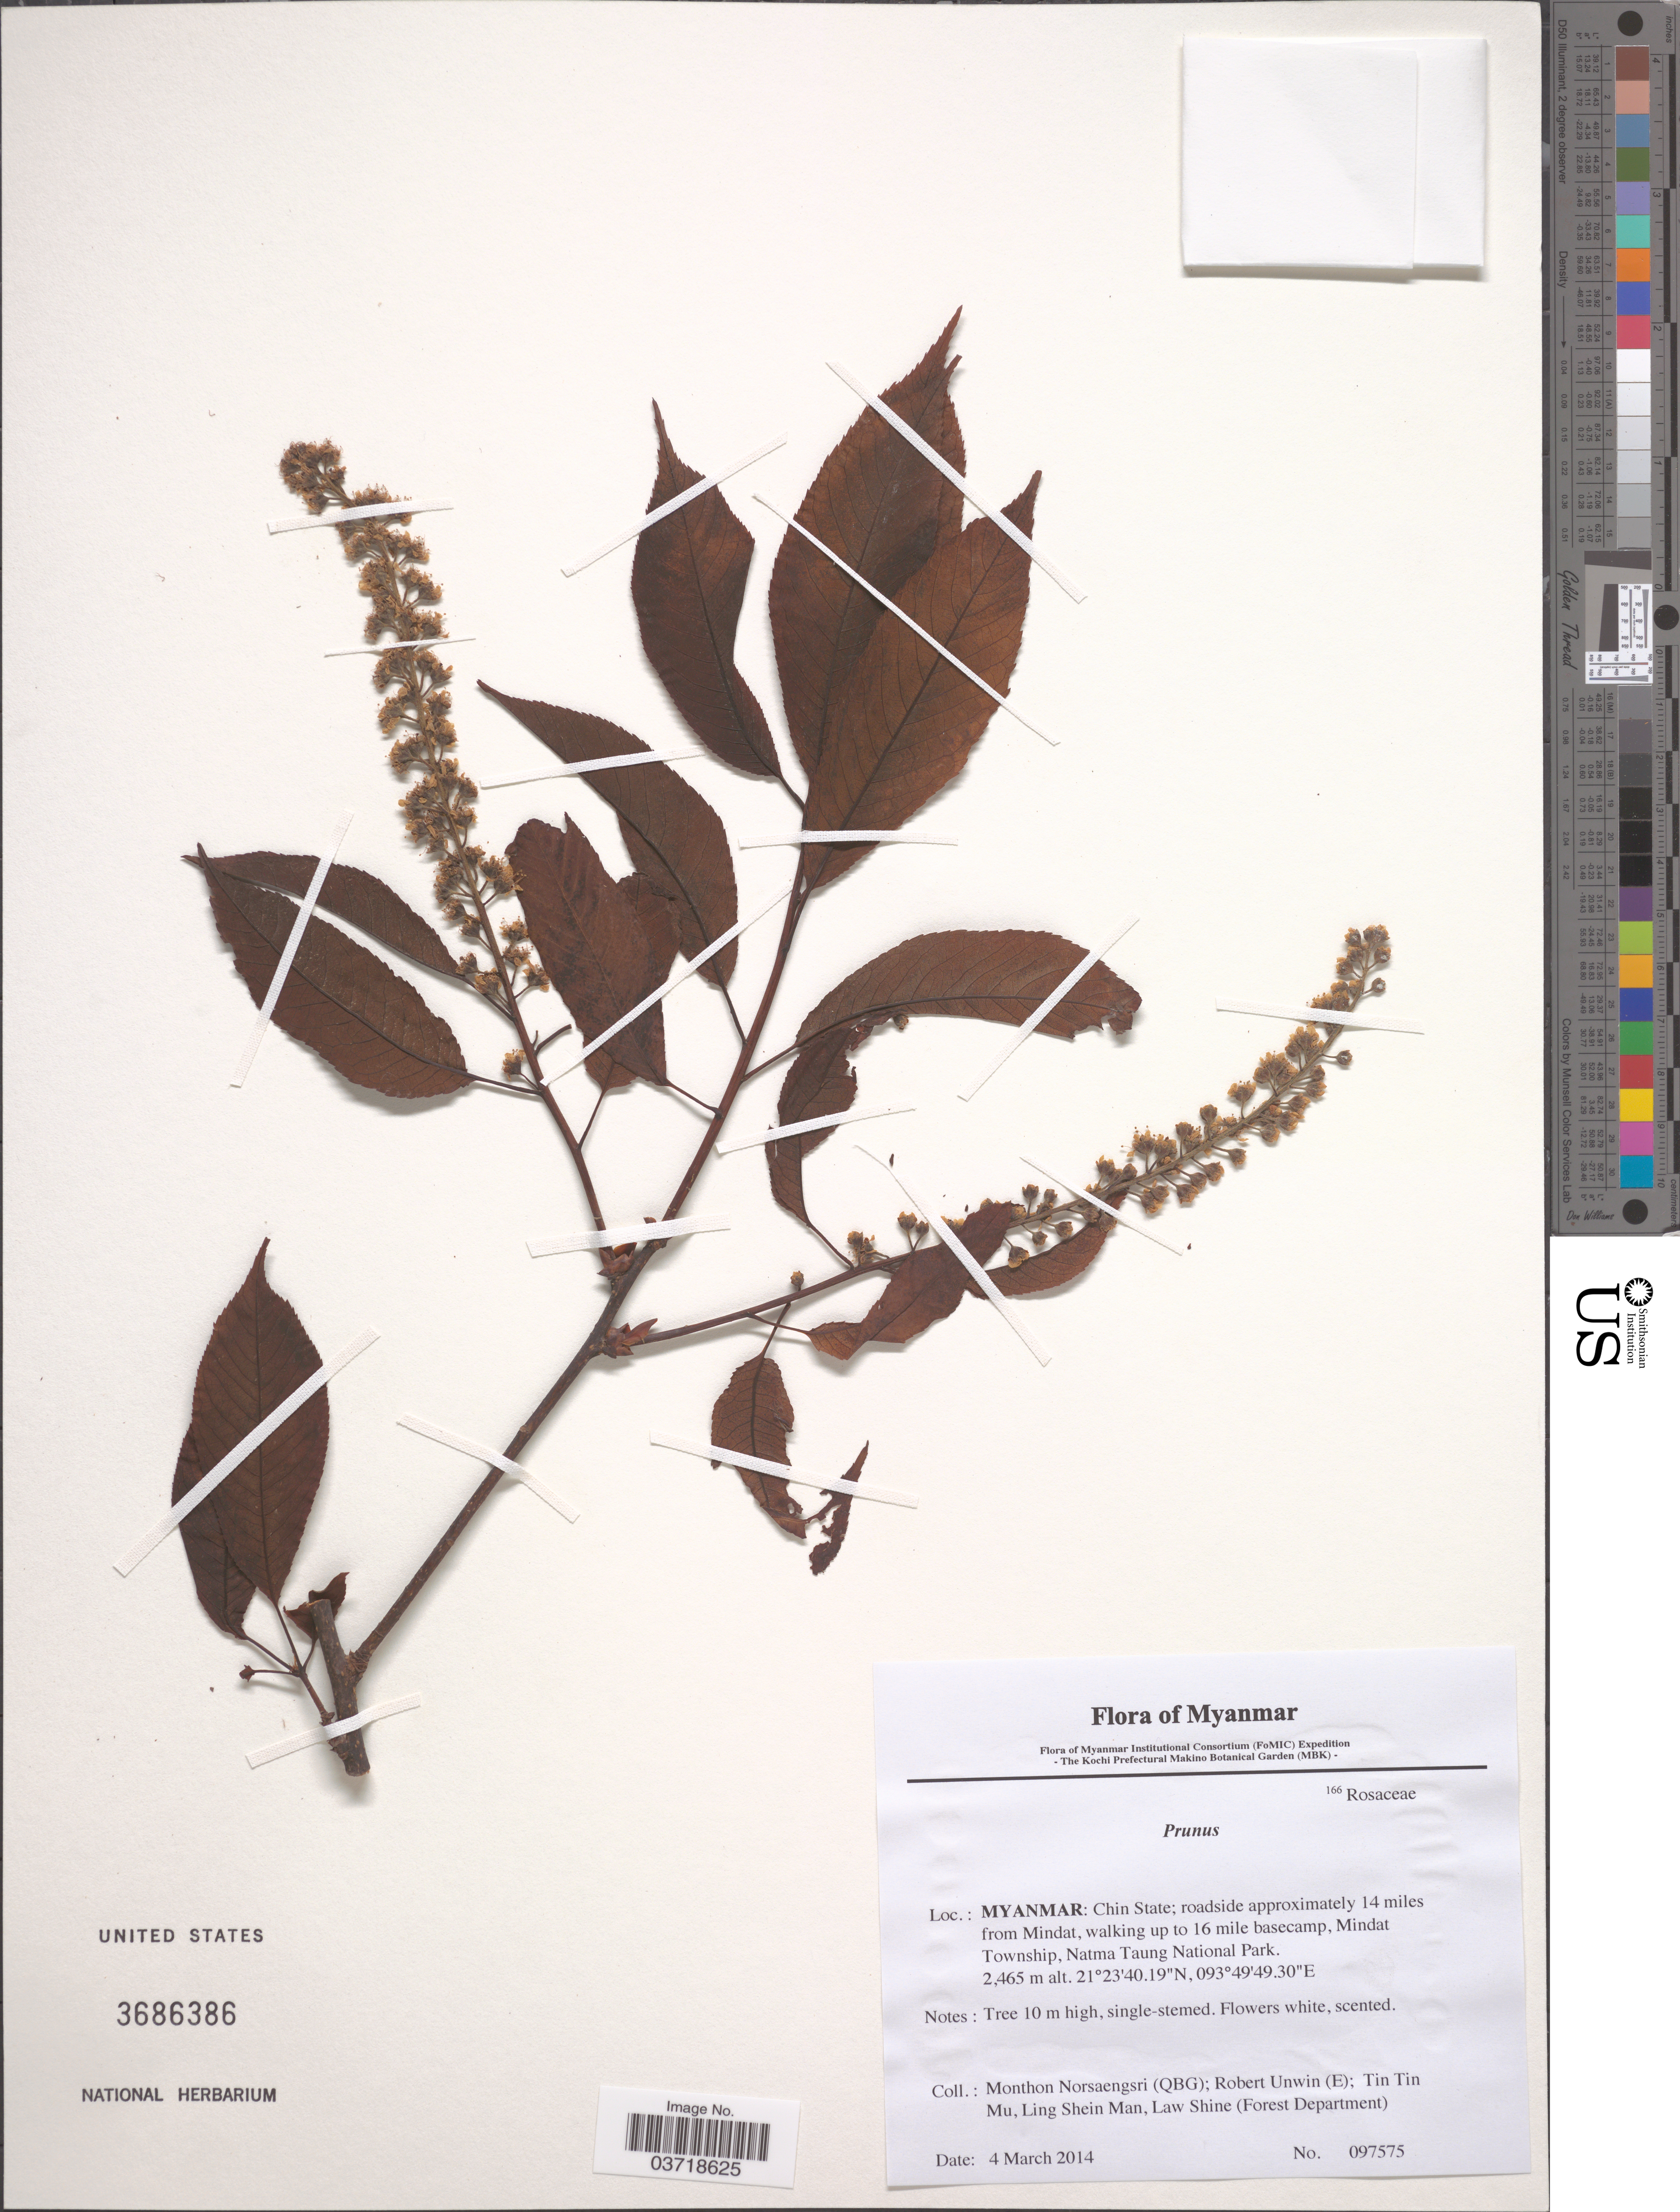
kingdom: Plantae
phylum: Tracheophyta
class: Magnoliopsida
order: Rosales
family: Rosaceae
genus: Prunus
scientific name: Prunus sp.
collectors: M. Norsaengsri, R. Unwin, Tin Tin Mu, Ling Shein Man & L. Shine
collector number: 097575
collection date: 2014-03-04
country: Myanmar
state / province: Chin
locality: Roadside approximately 14 miles from Mindat, walking up to 16 miles basecamp, Mindat Township, Natma Taung National Park.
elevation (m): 2465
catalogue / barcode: US 3686386